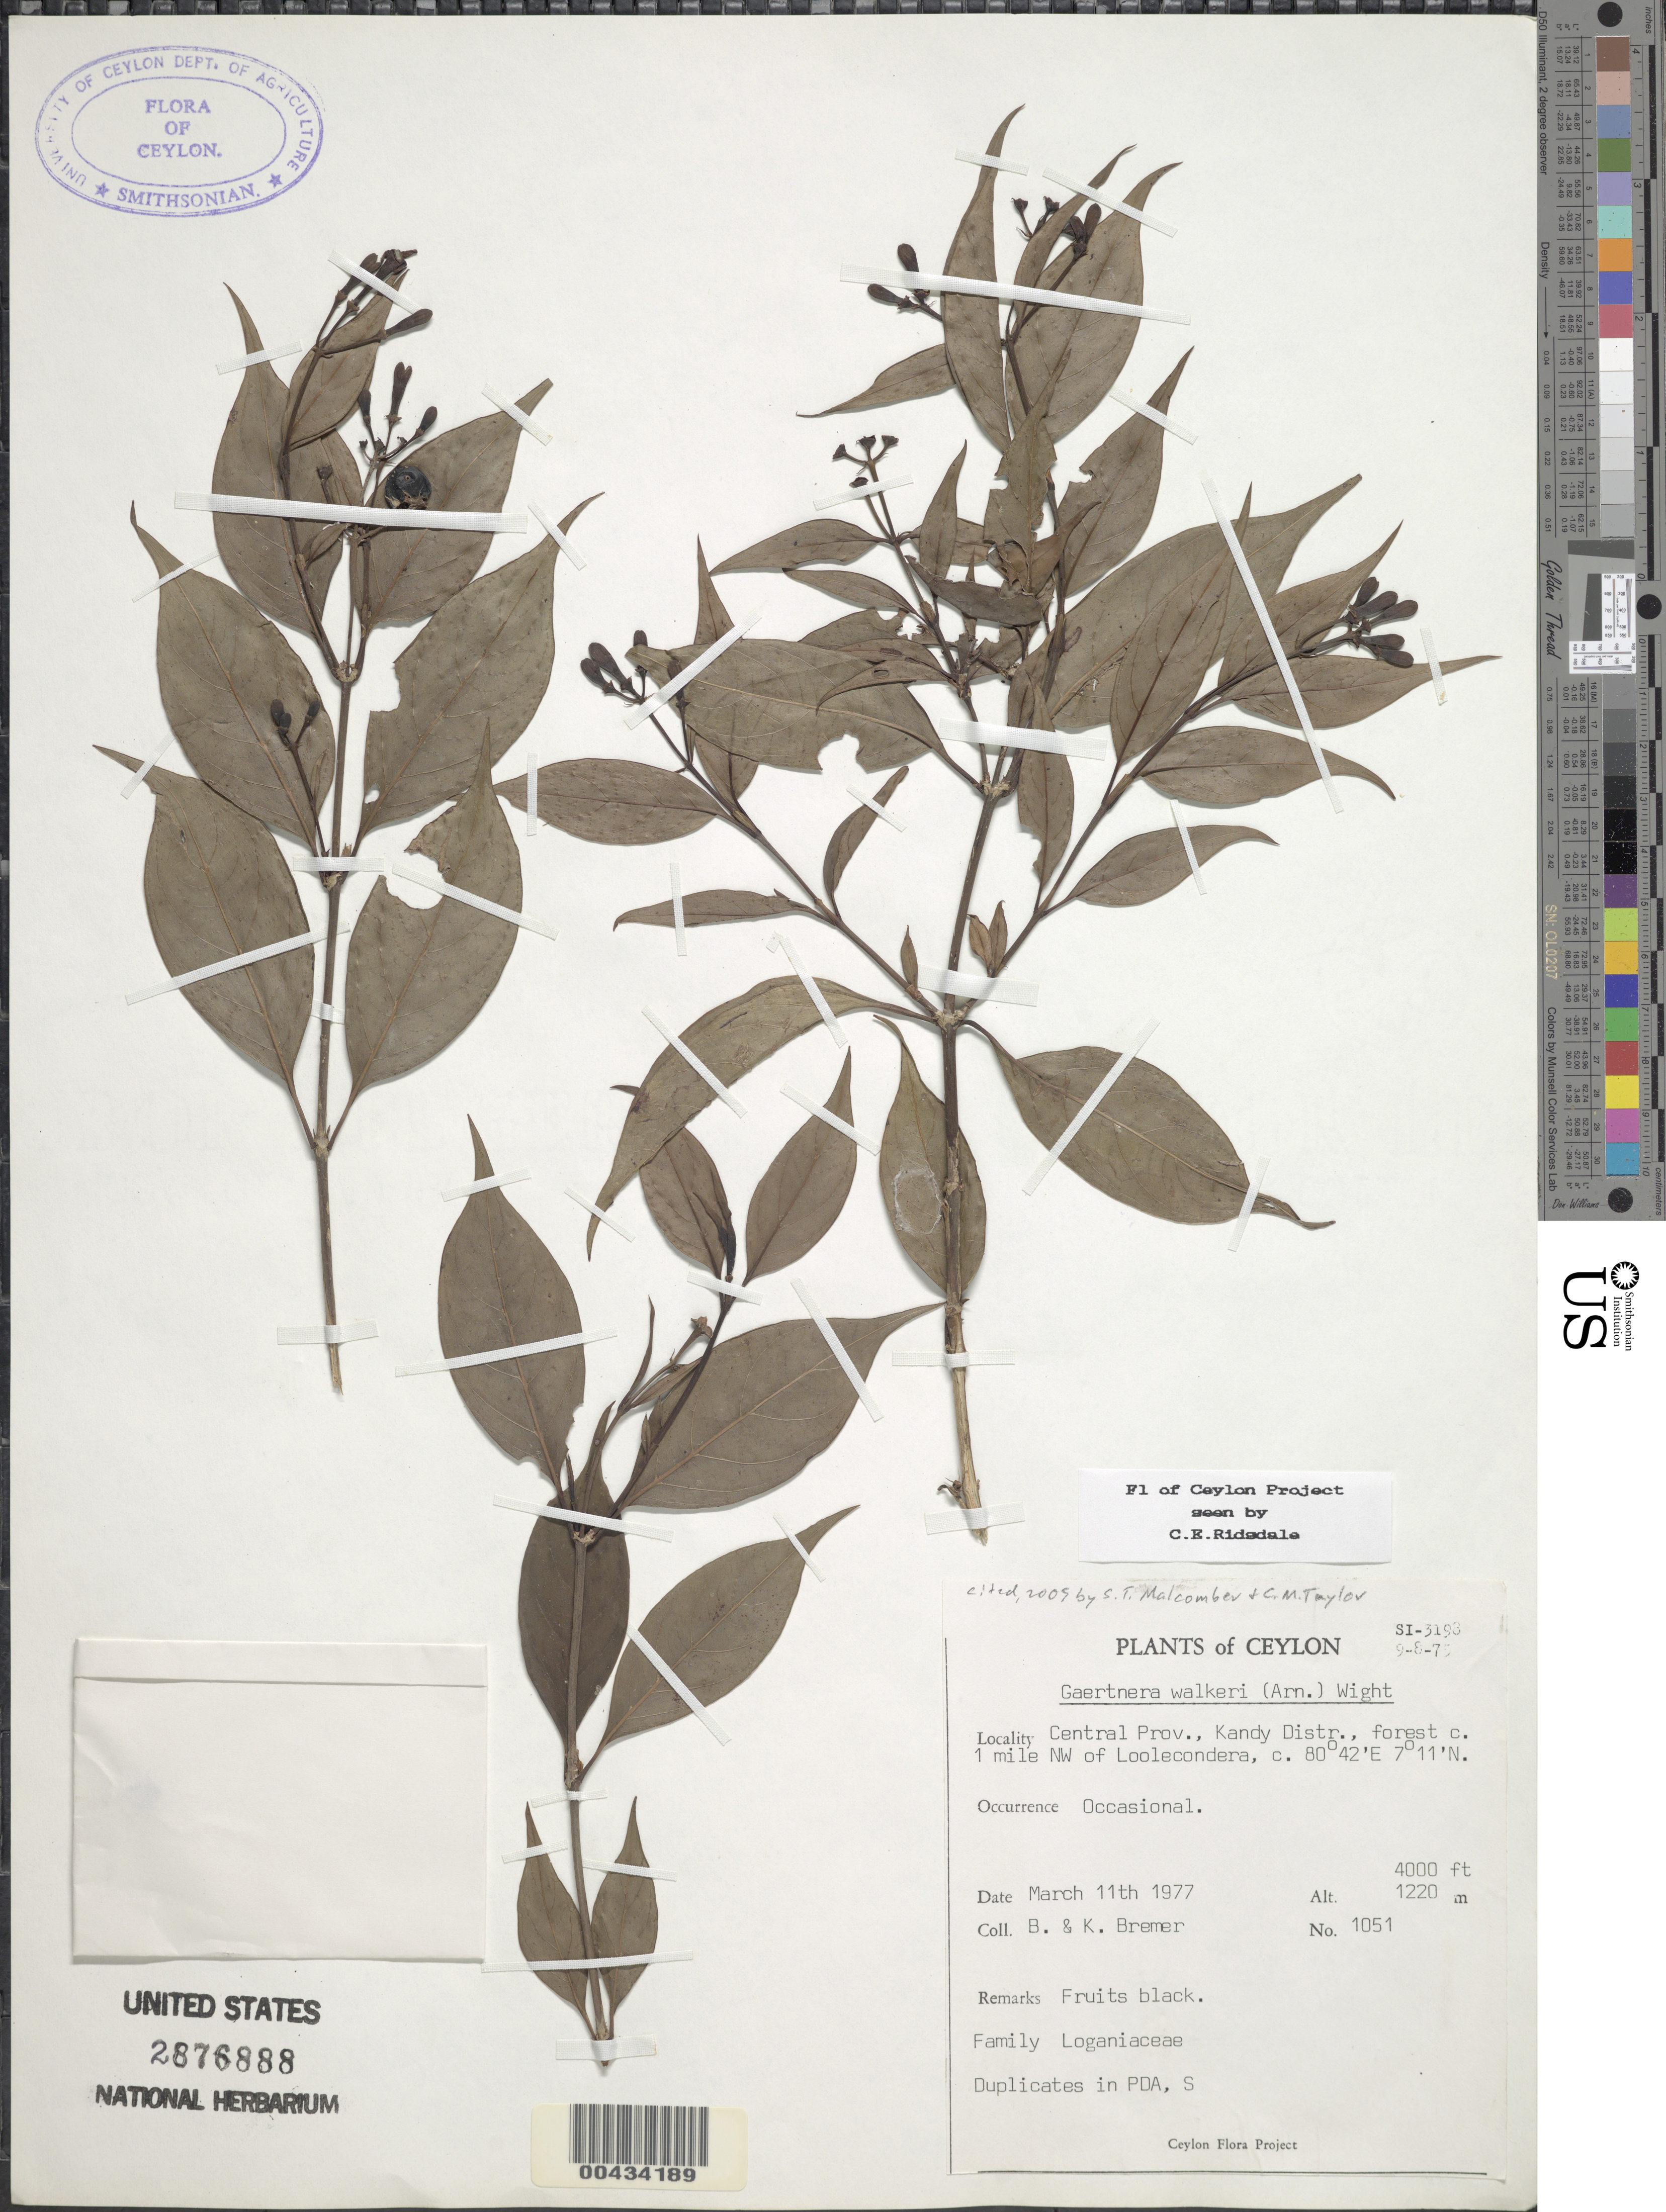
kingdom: Plantae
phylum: Tracheophyta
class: Magnoliopsida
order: Gentianales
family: Rubiaceae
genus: Gaertnera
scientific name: Gaertnera walkeri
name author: (Arn.) Blume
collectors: B. Bremer & K. Bremer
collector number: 1051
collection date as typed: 11 Mar 1977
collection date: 1977-03-11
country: Sri Lanka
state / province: Central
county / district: Kandy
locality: ca. 1 mi NW of Loolecondera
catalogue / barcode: US 2876888